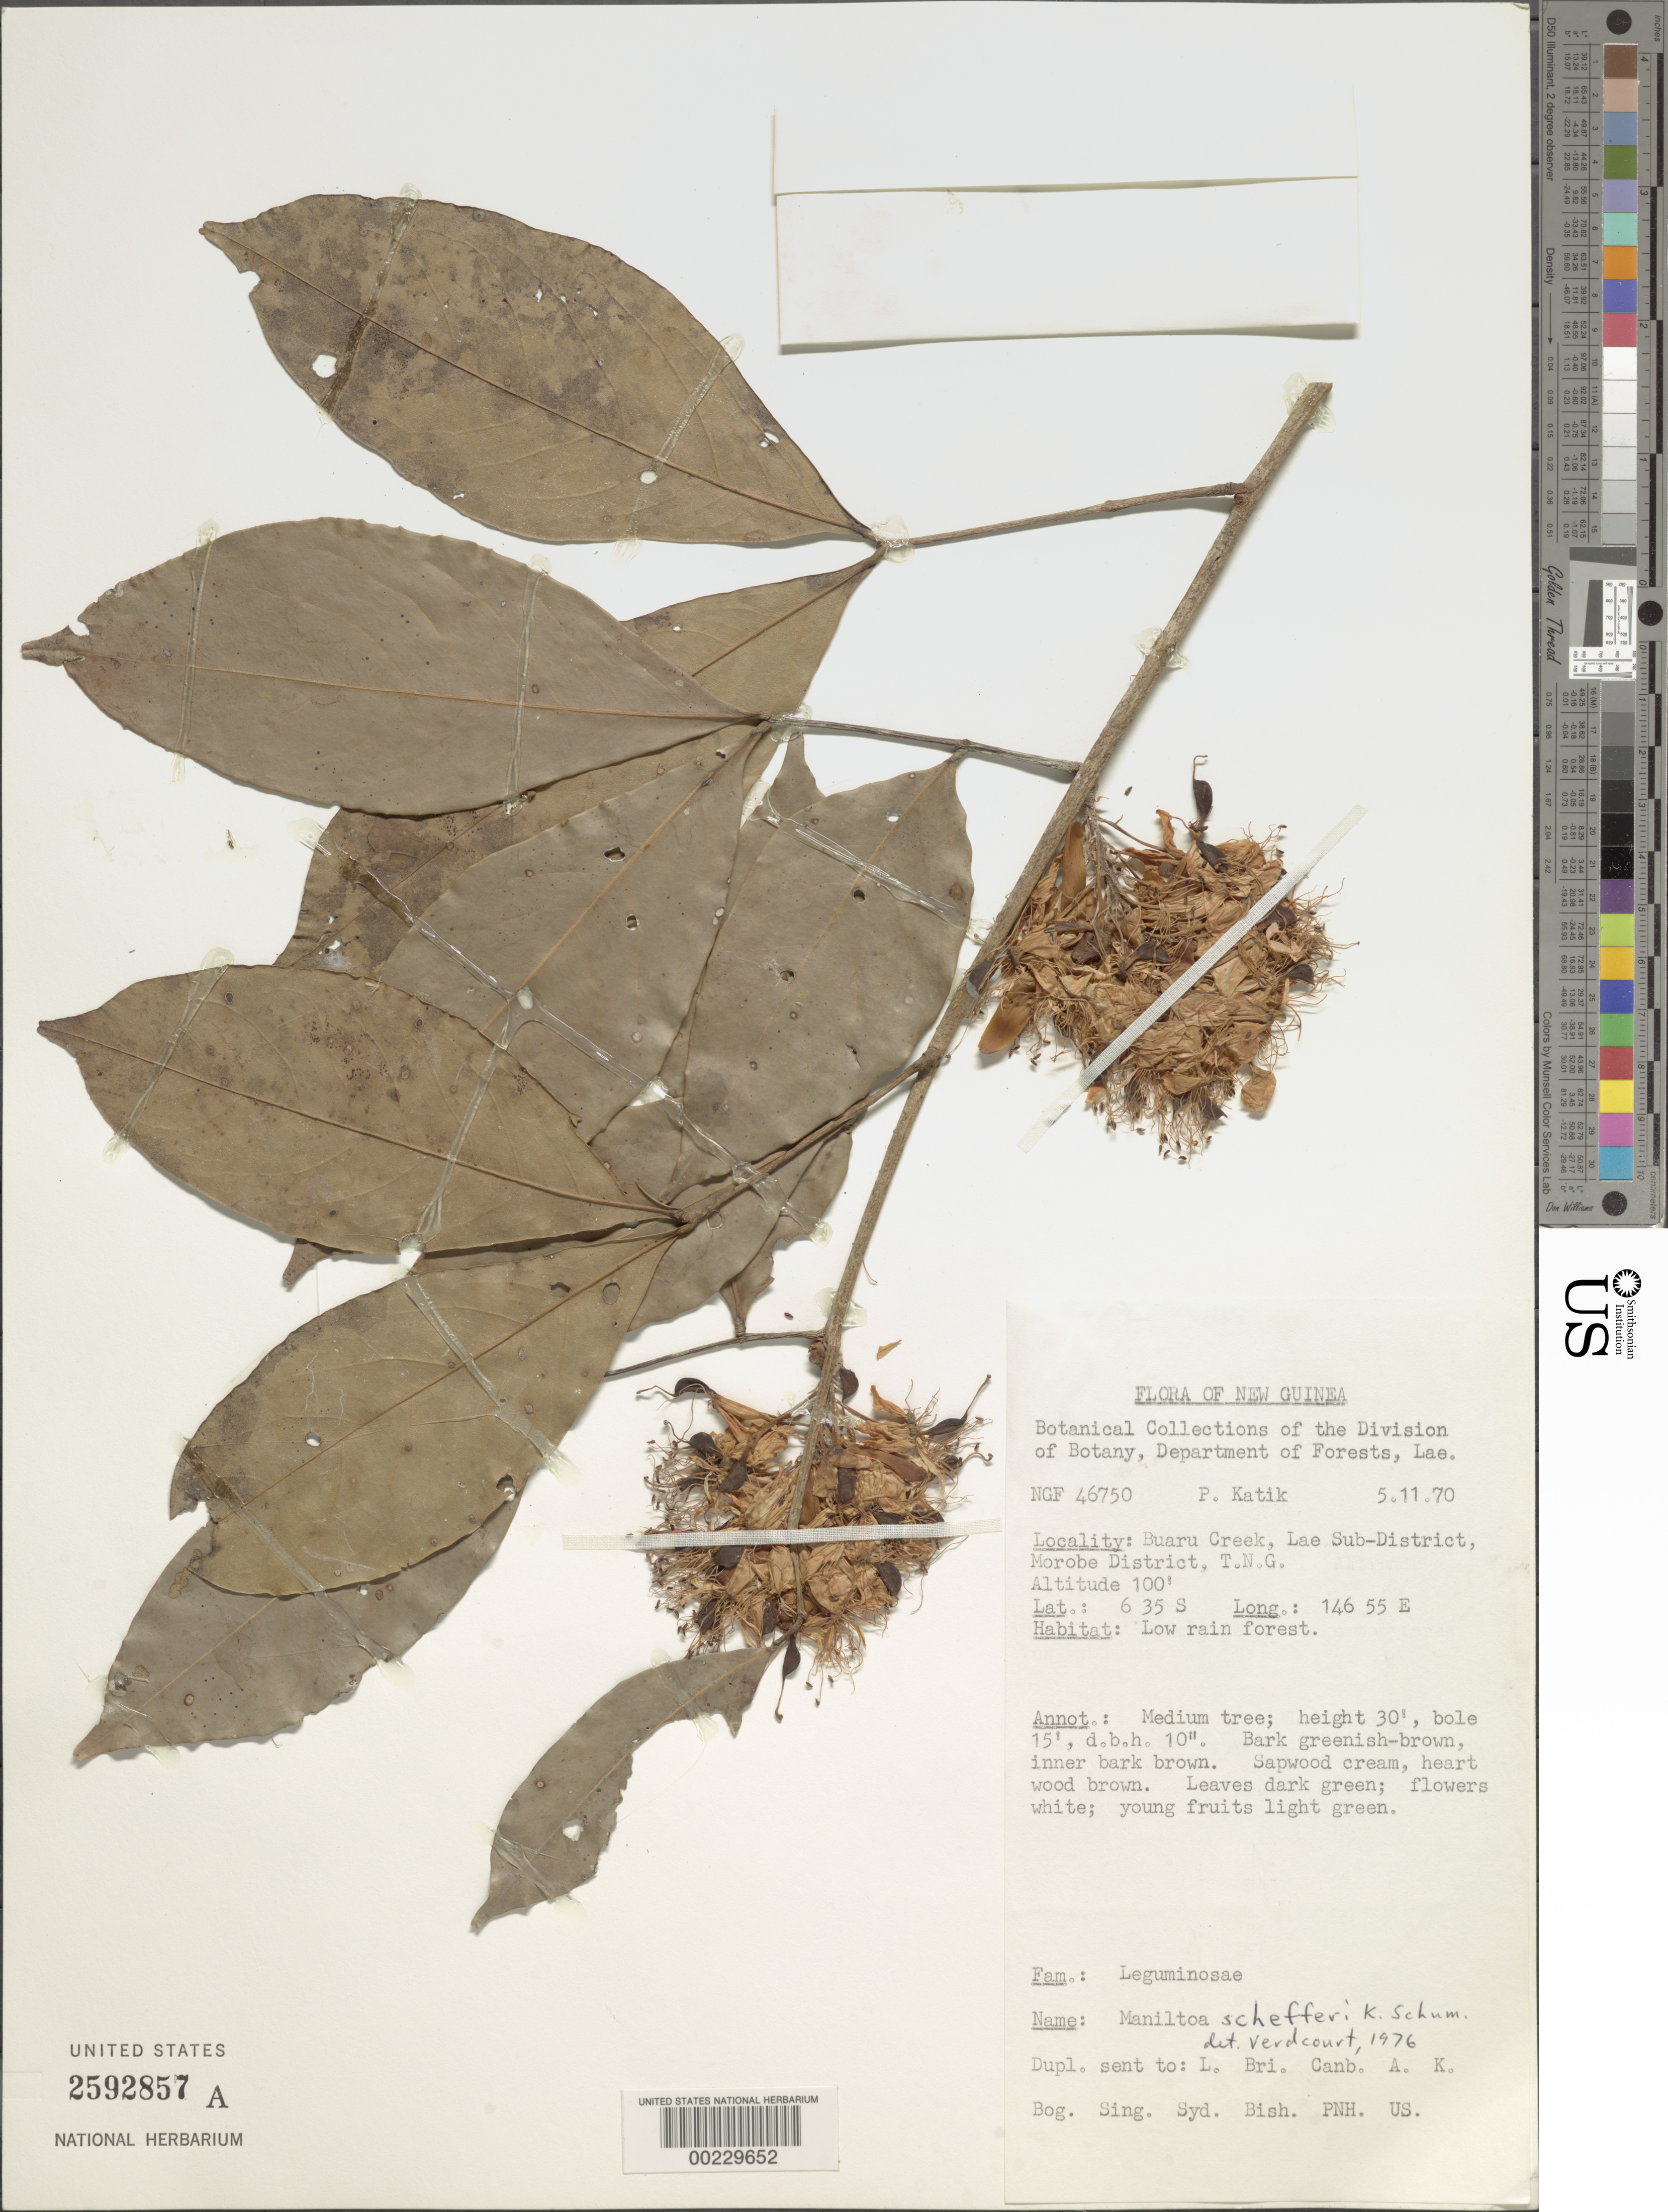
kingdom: Plantae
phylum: Tracheophyta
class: Magnoliopsida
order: Fabales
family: Fabaceae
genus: Maniltoa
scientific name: Maniltoa schefferi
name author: K. Schum. & Hollrung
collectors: P. Katik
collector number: Ngf 46750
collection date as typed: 11 May 1970 or 05 Nov 1970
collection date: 1970-05-11 or 1970-11-05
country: Papua New Guinea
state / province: Morobe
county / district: Lae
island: New Guinea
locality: Buaru creek; subdist. lae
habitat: Low rainforest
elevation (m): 30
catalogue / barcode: US 2592857A